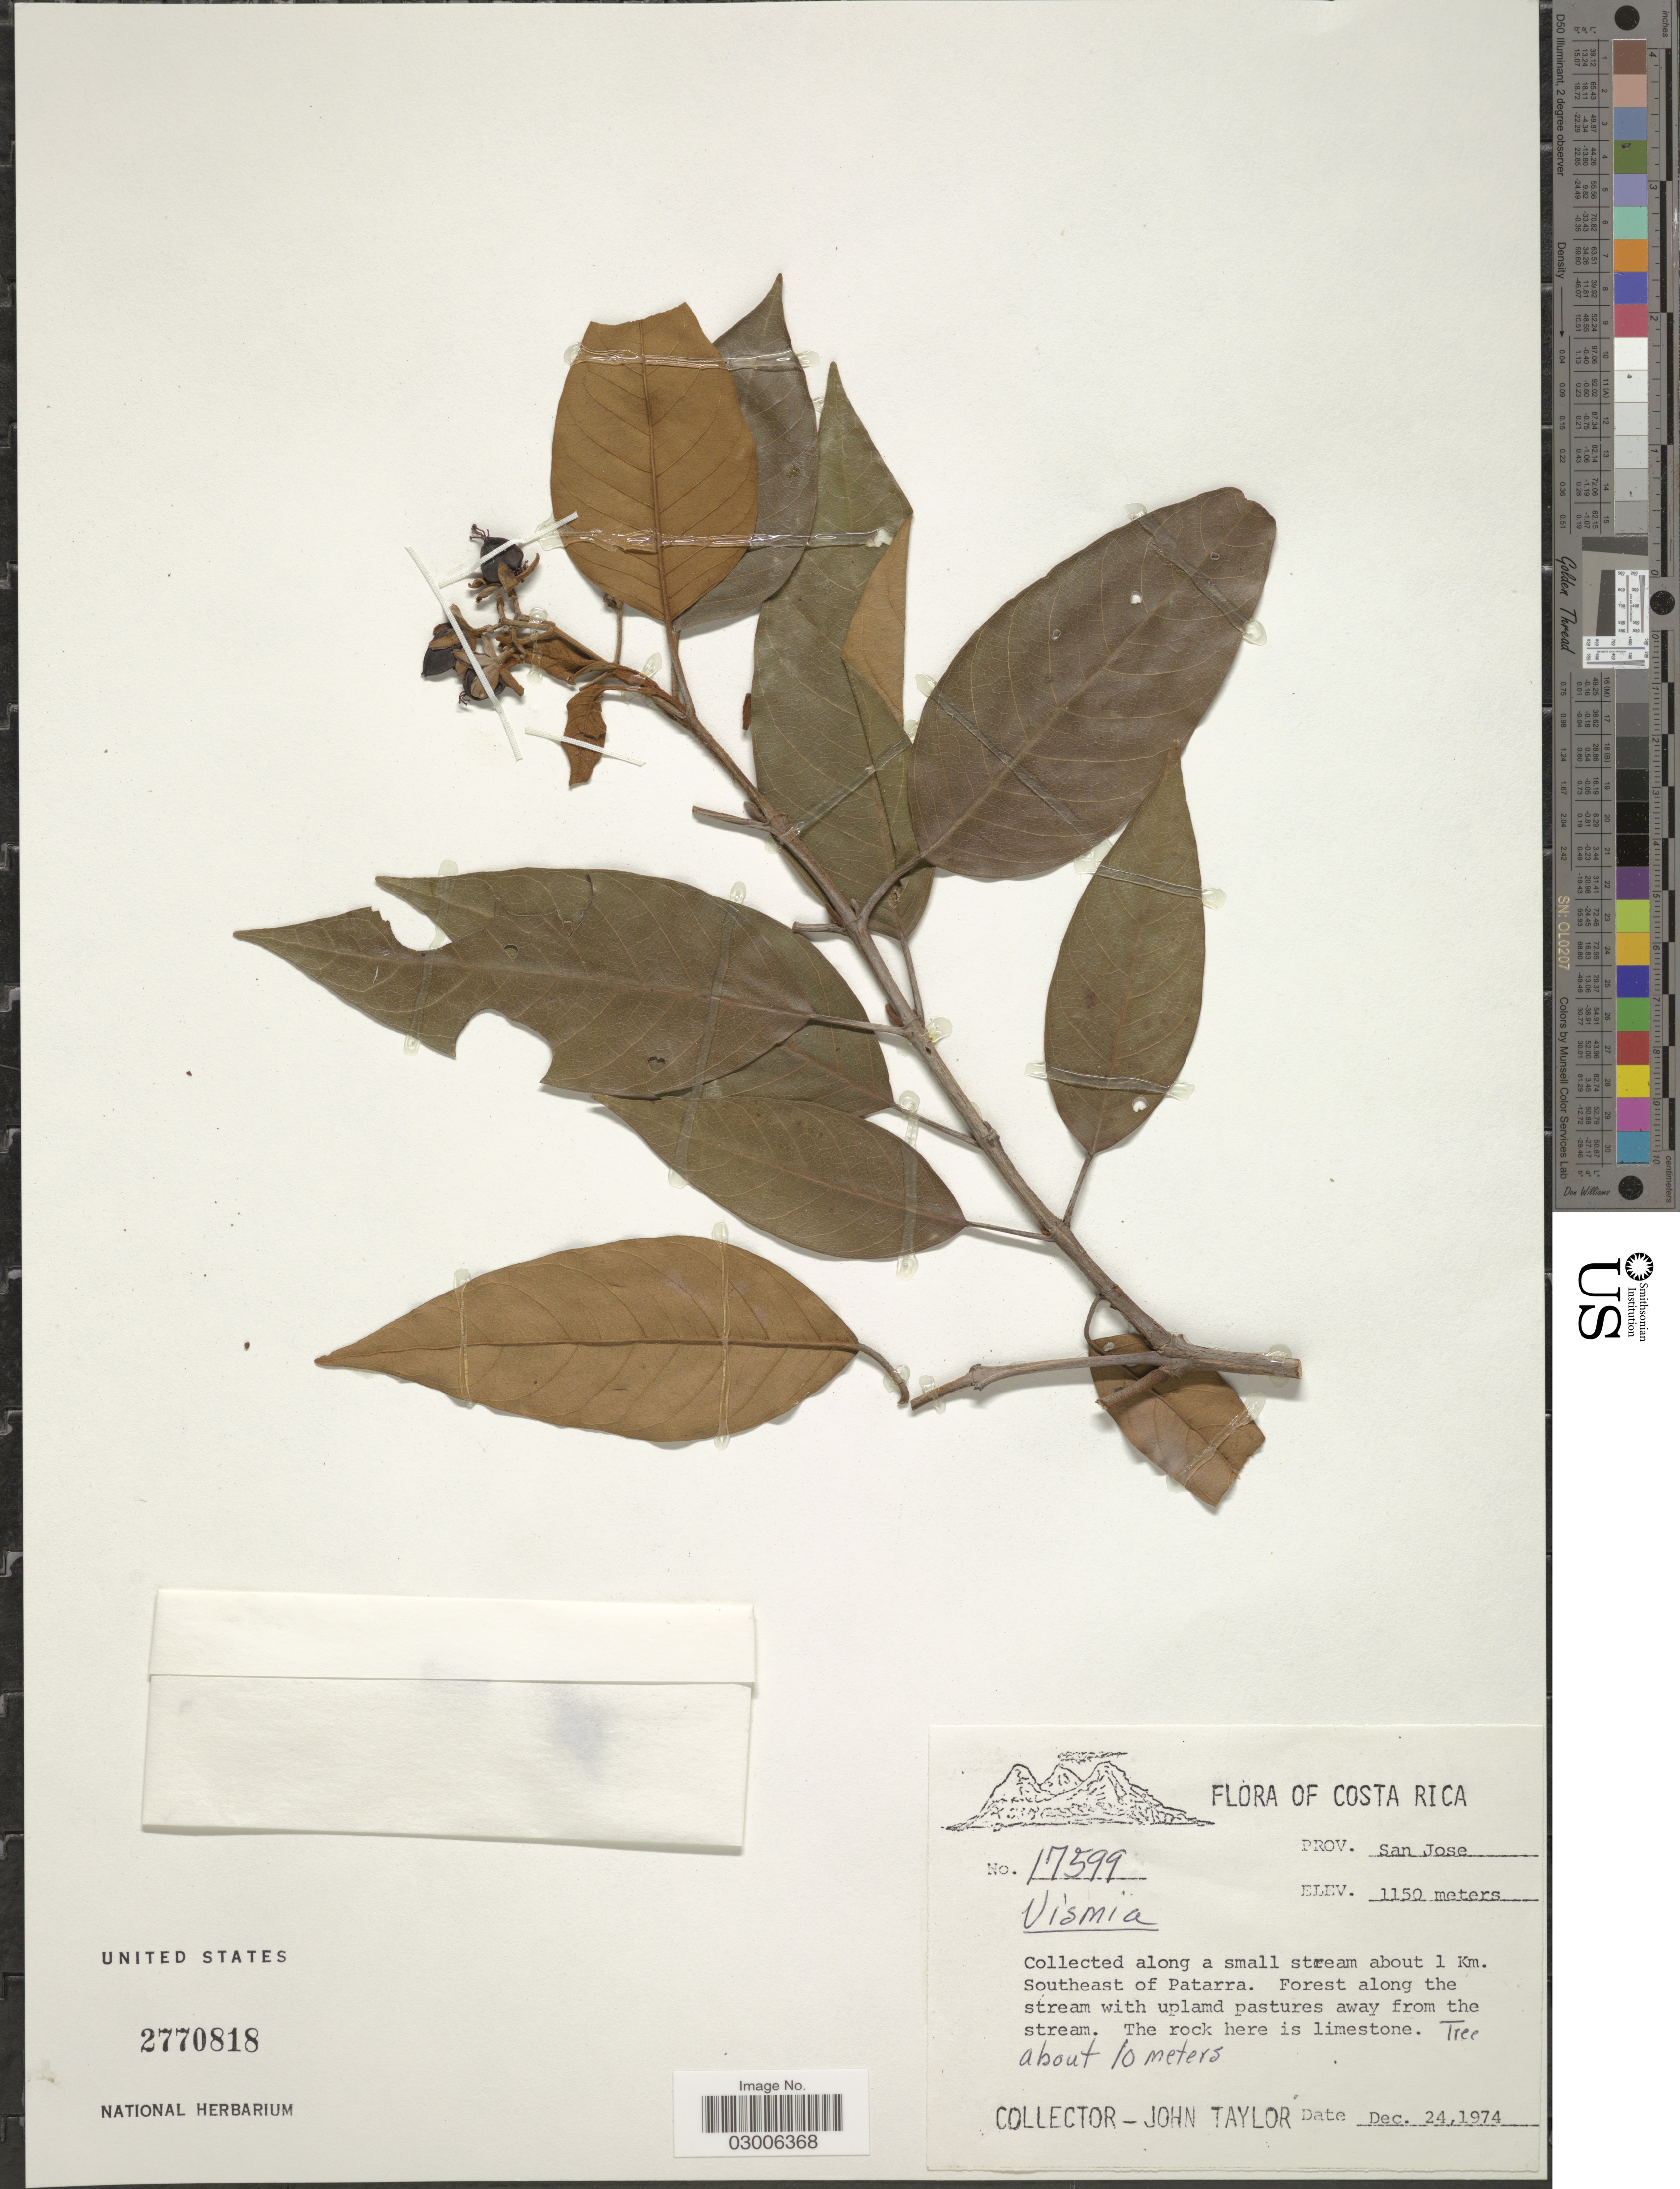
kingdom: Plantae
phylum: Tracheophyta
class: Magnoliopsida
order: Malpighiales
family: Hypericaceae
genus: Vismia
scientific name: Vismia sp.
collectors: J. Taylor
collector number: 17599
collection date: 1974-12-24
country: Costa Rica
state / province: San José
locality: Along a small stream about 1 Km. southeast of Patarra.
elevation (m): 1150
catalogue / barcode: US 2770818